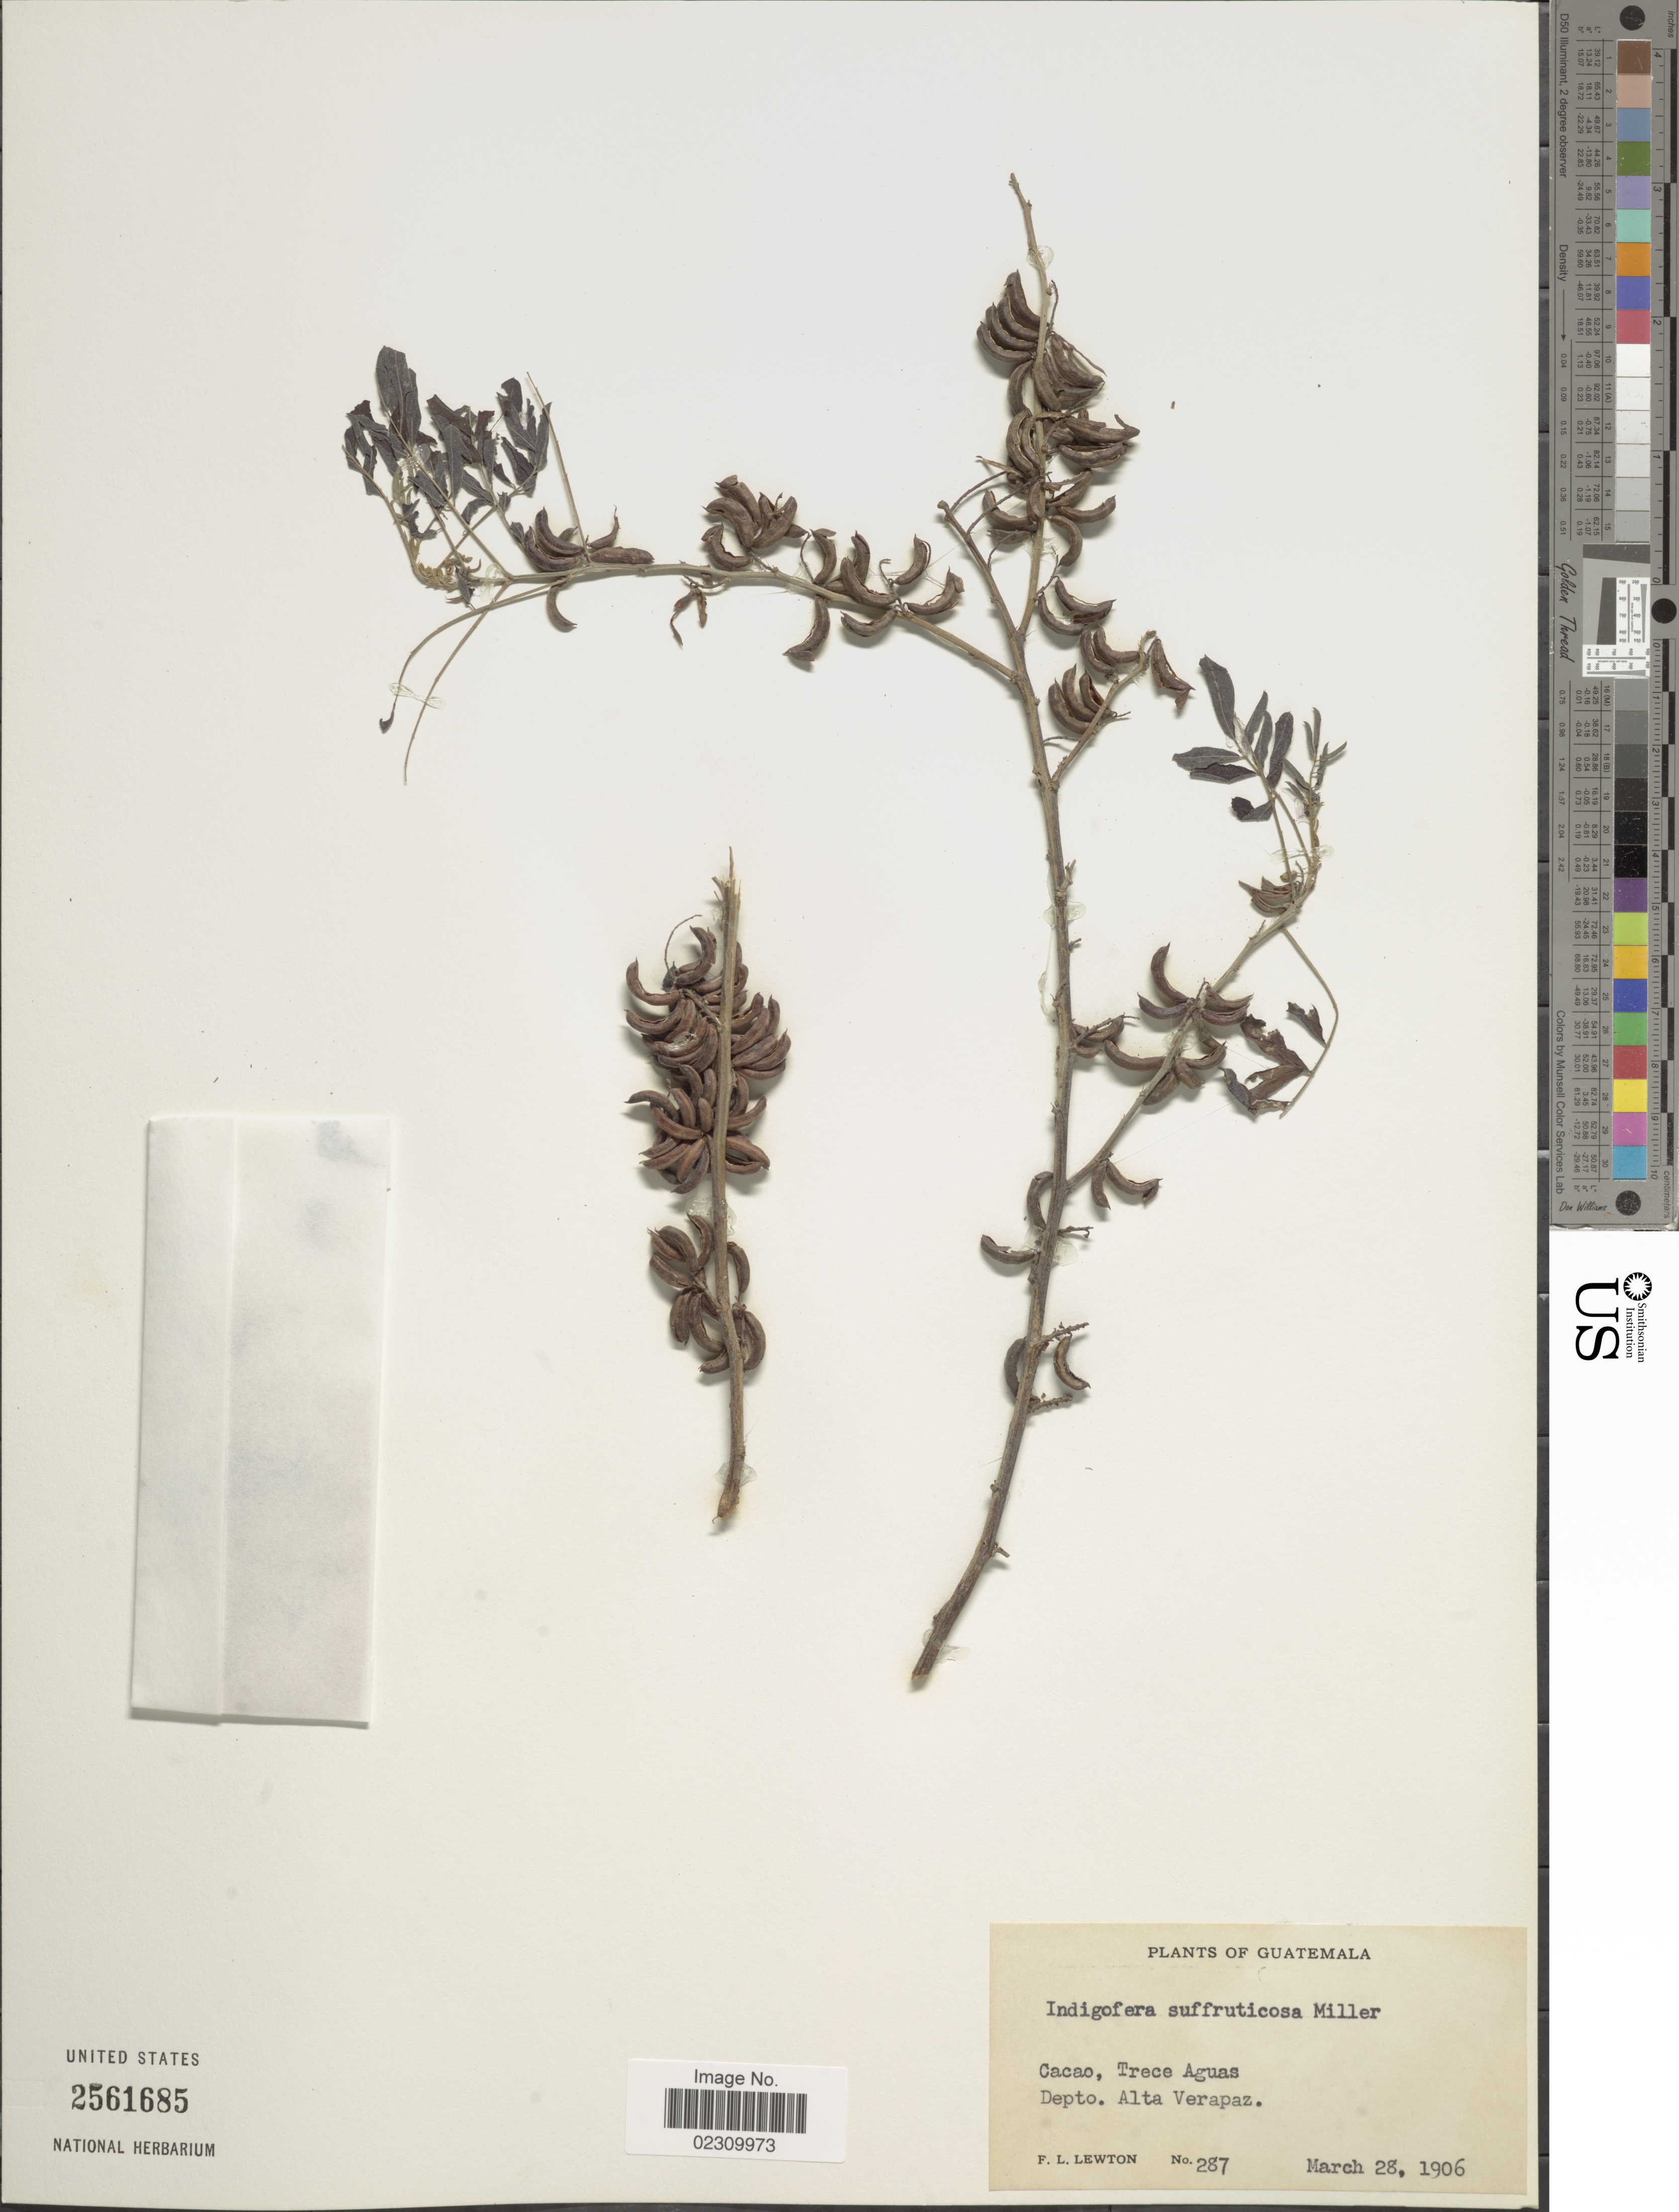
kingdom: Plantae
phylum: Tracheophyta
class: Magnoliopsida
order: Fabales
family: Fabaceae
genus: Indigofera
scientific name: Indigofera suffruticosa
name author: Mill.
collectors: F. L. Lewton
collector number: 287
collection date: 1906-03-28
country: Guatemala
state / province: Alta Verapaz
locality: Cacao, Trece Aguas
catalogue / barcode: US 2561685